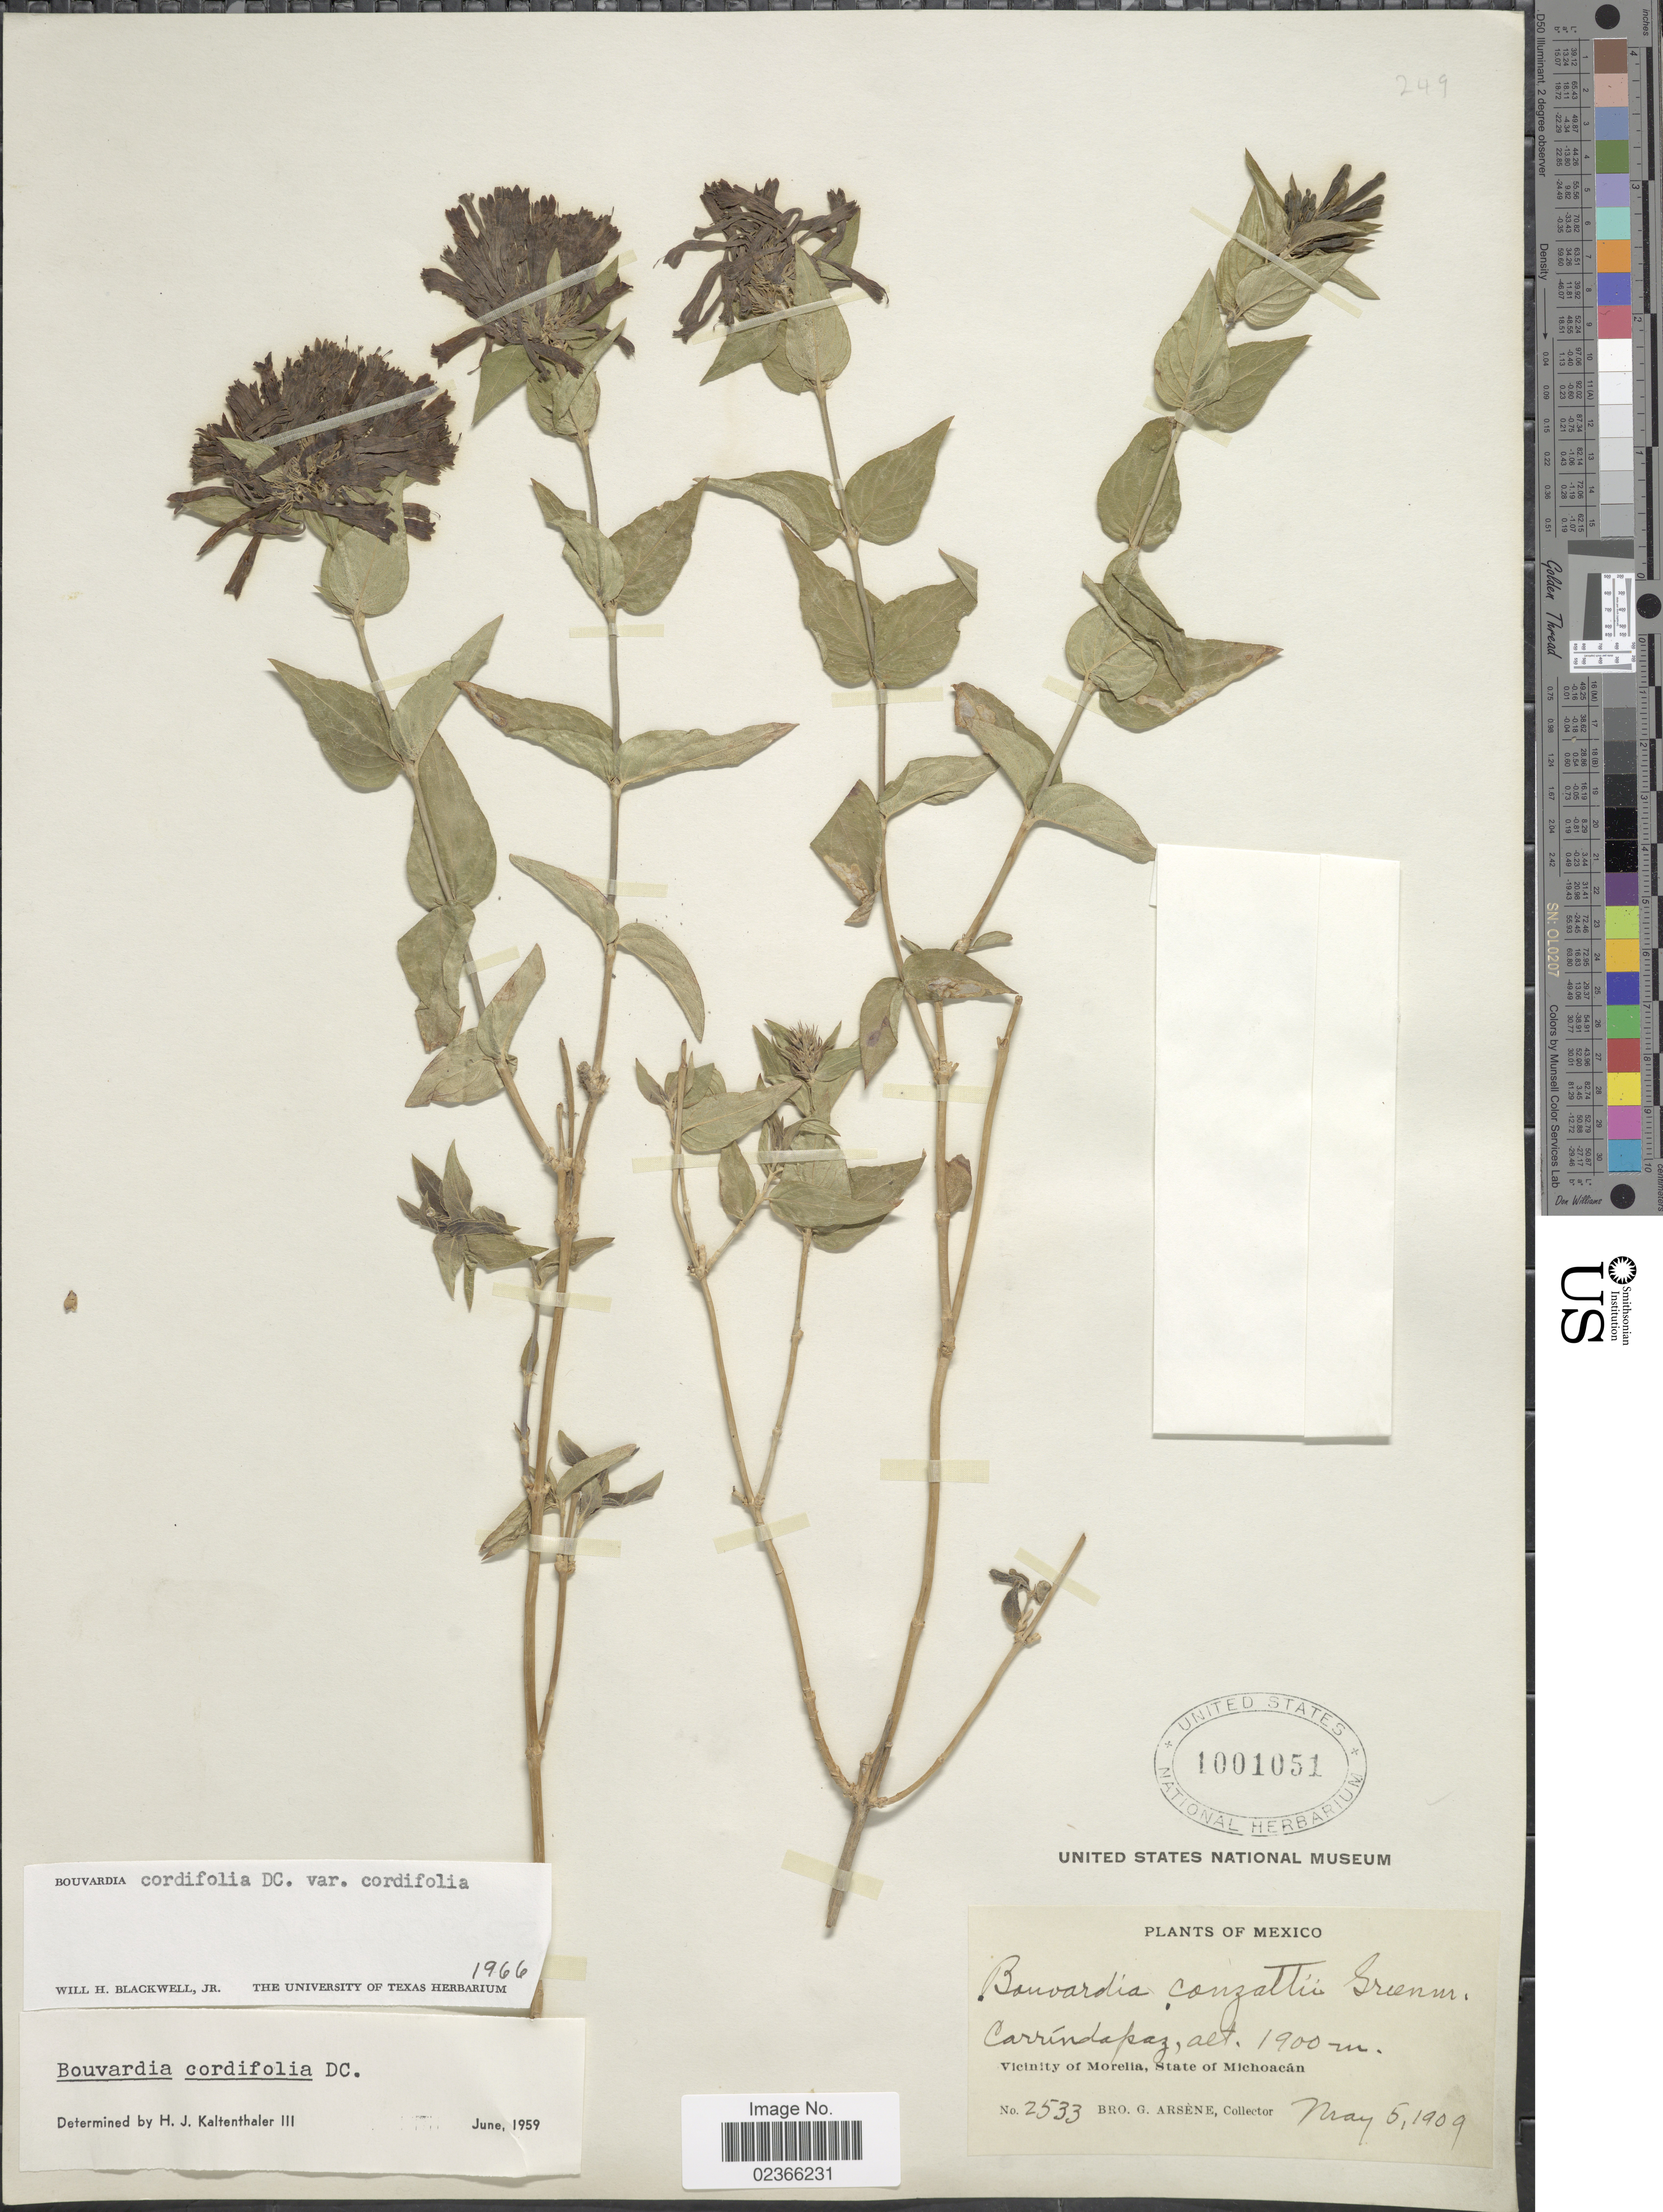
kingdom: Plantae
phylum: Tracheophyta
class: Magnoliopsida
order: Gentianales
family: Rubiaceae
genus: Bouvardia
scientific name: Bouvardia cordifolia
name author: DC.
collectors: Bro. G. Arsène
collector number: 2533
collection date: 1909-05-05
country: Mexico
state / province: Michoacán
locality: Carrindapag, Vicinity of Morelia, State of Michoacan.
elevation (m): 1900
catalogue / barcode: US 1001051